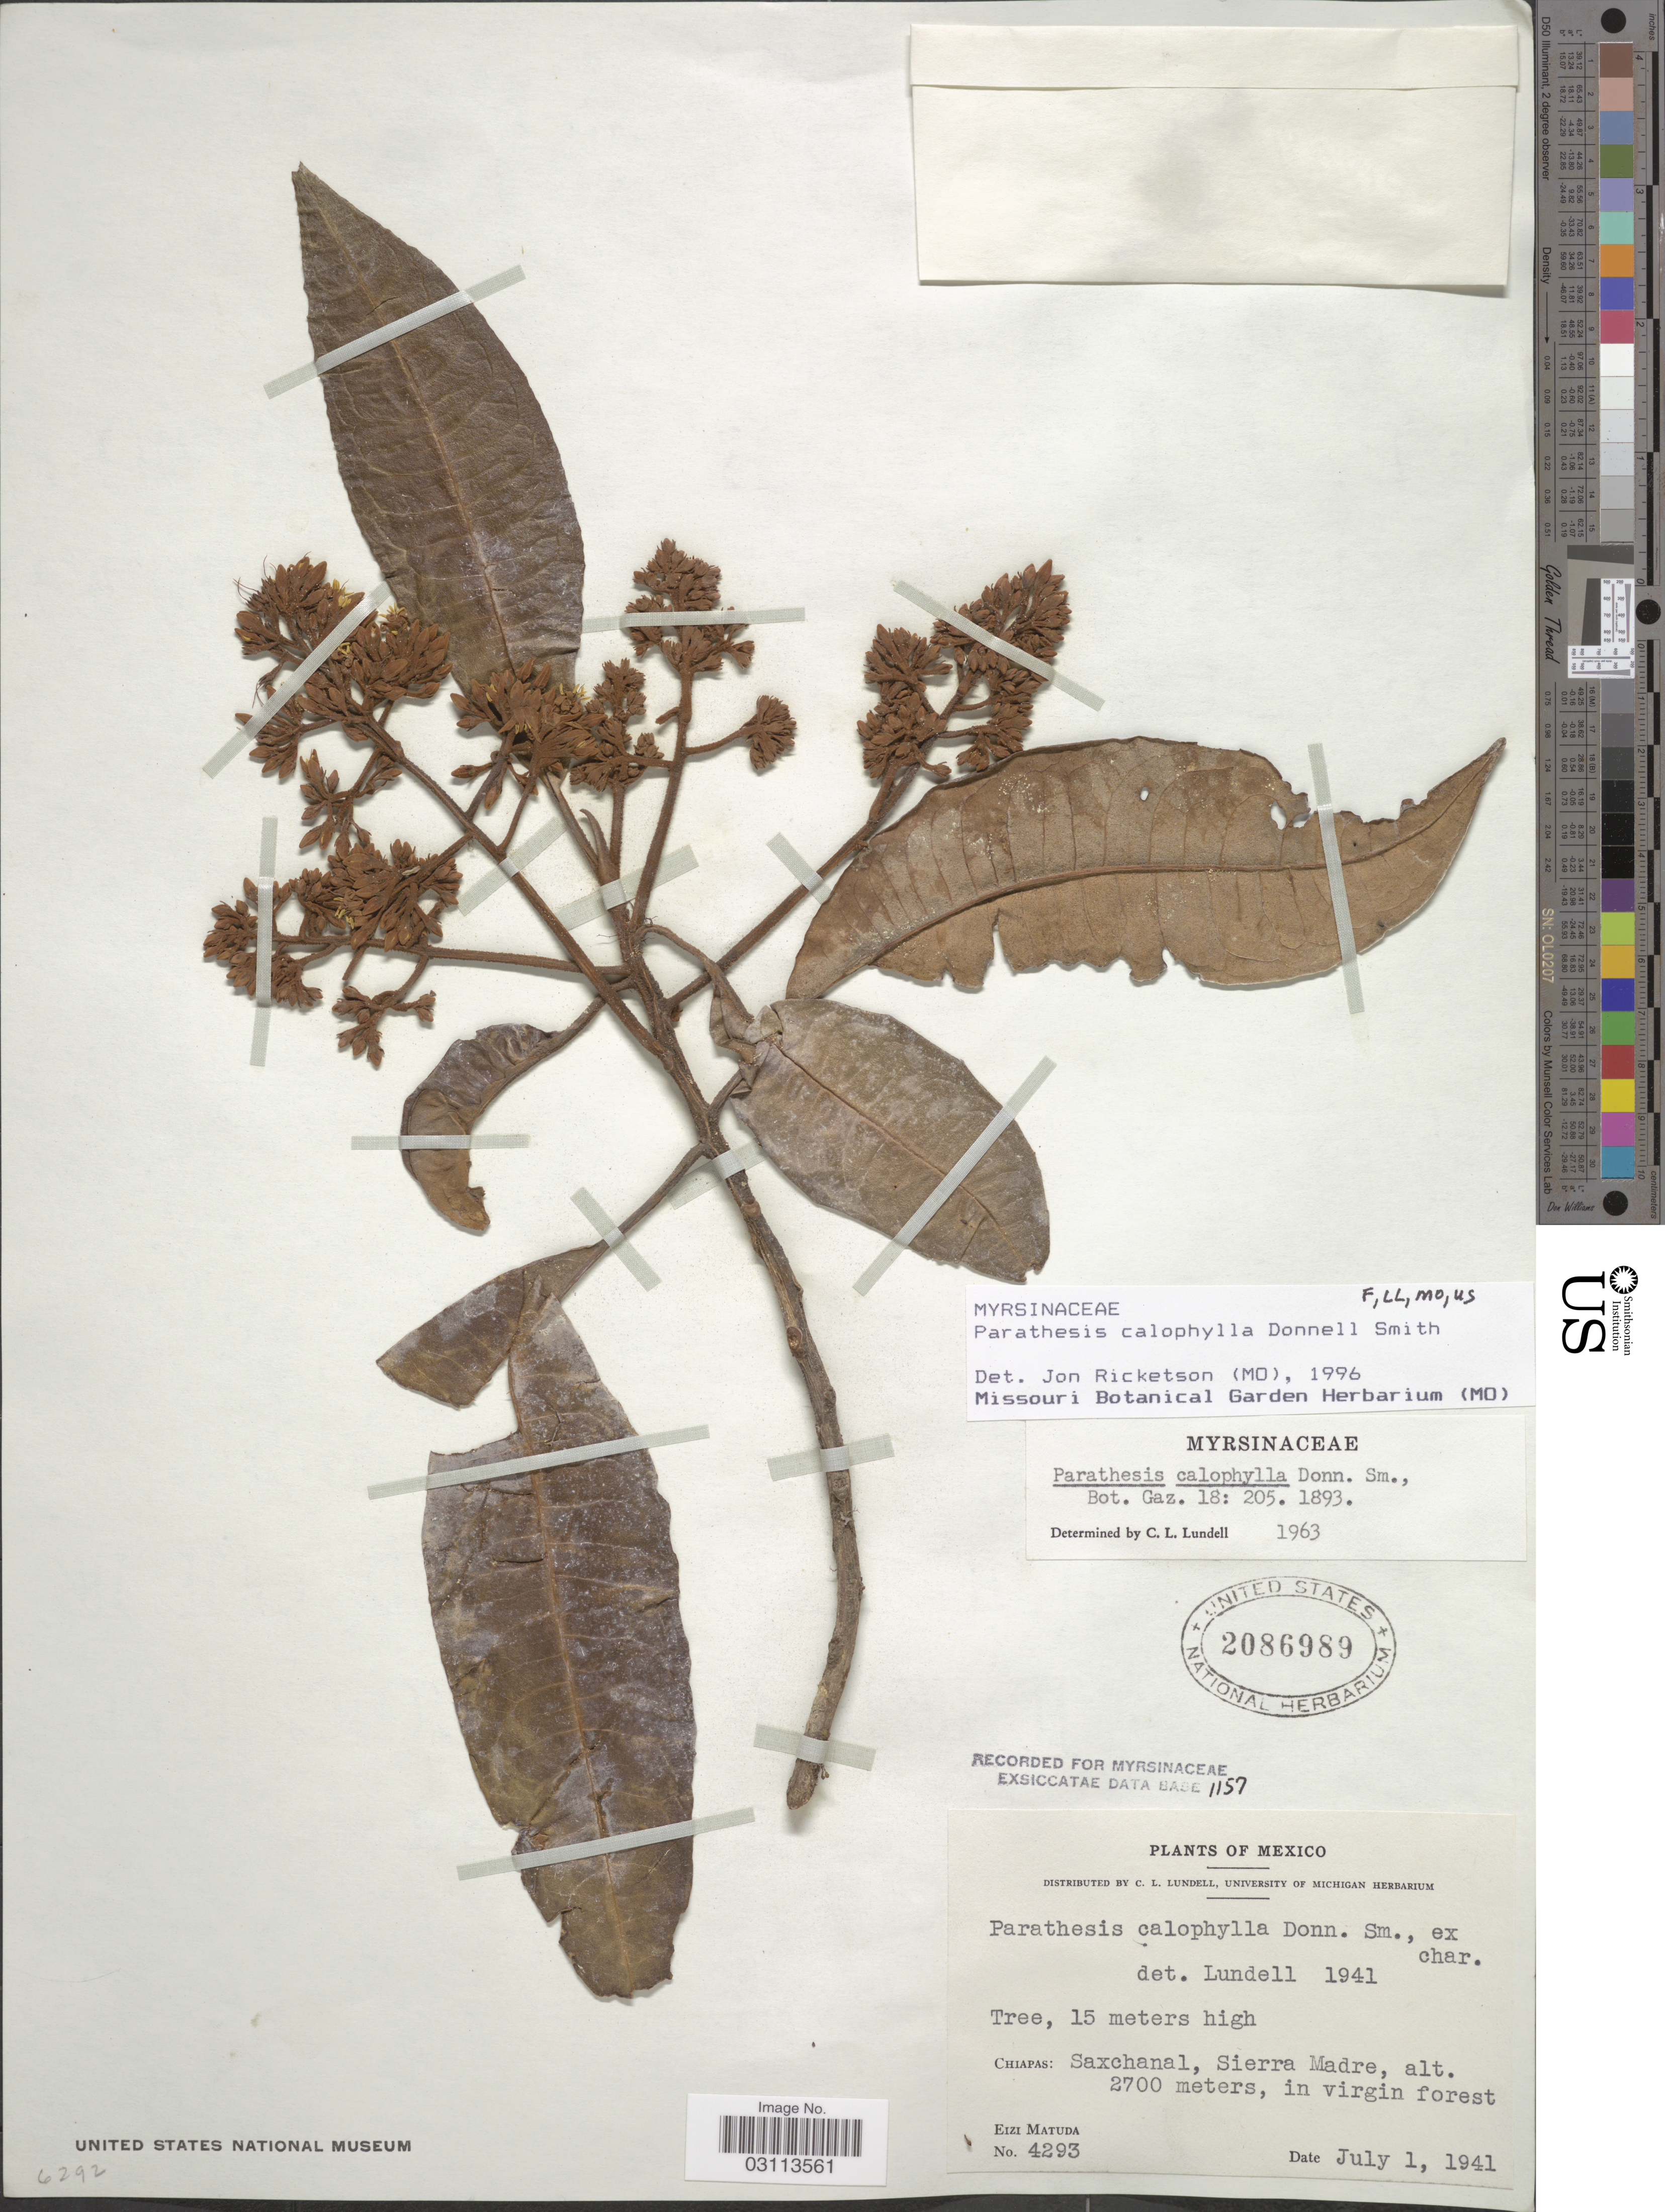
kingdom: Plantae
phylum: Tracheophyta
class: Magnoliopsida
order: Ericales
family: Primulaceae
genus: Parathesis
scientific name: Parathesis calophylla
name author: Donn. Sm.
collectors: E. Matuda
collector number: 4293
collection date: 1941-07-01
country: Mexico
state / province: Chiapas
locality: Saxchanal, Sierra Madre.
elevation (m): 2700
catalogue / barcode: US 2086989